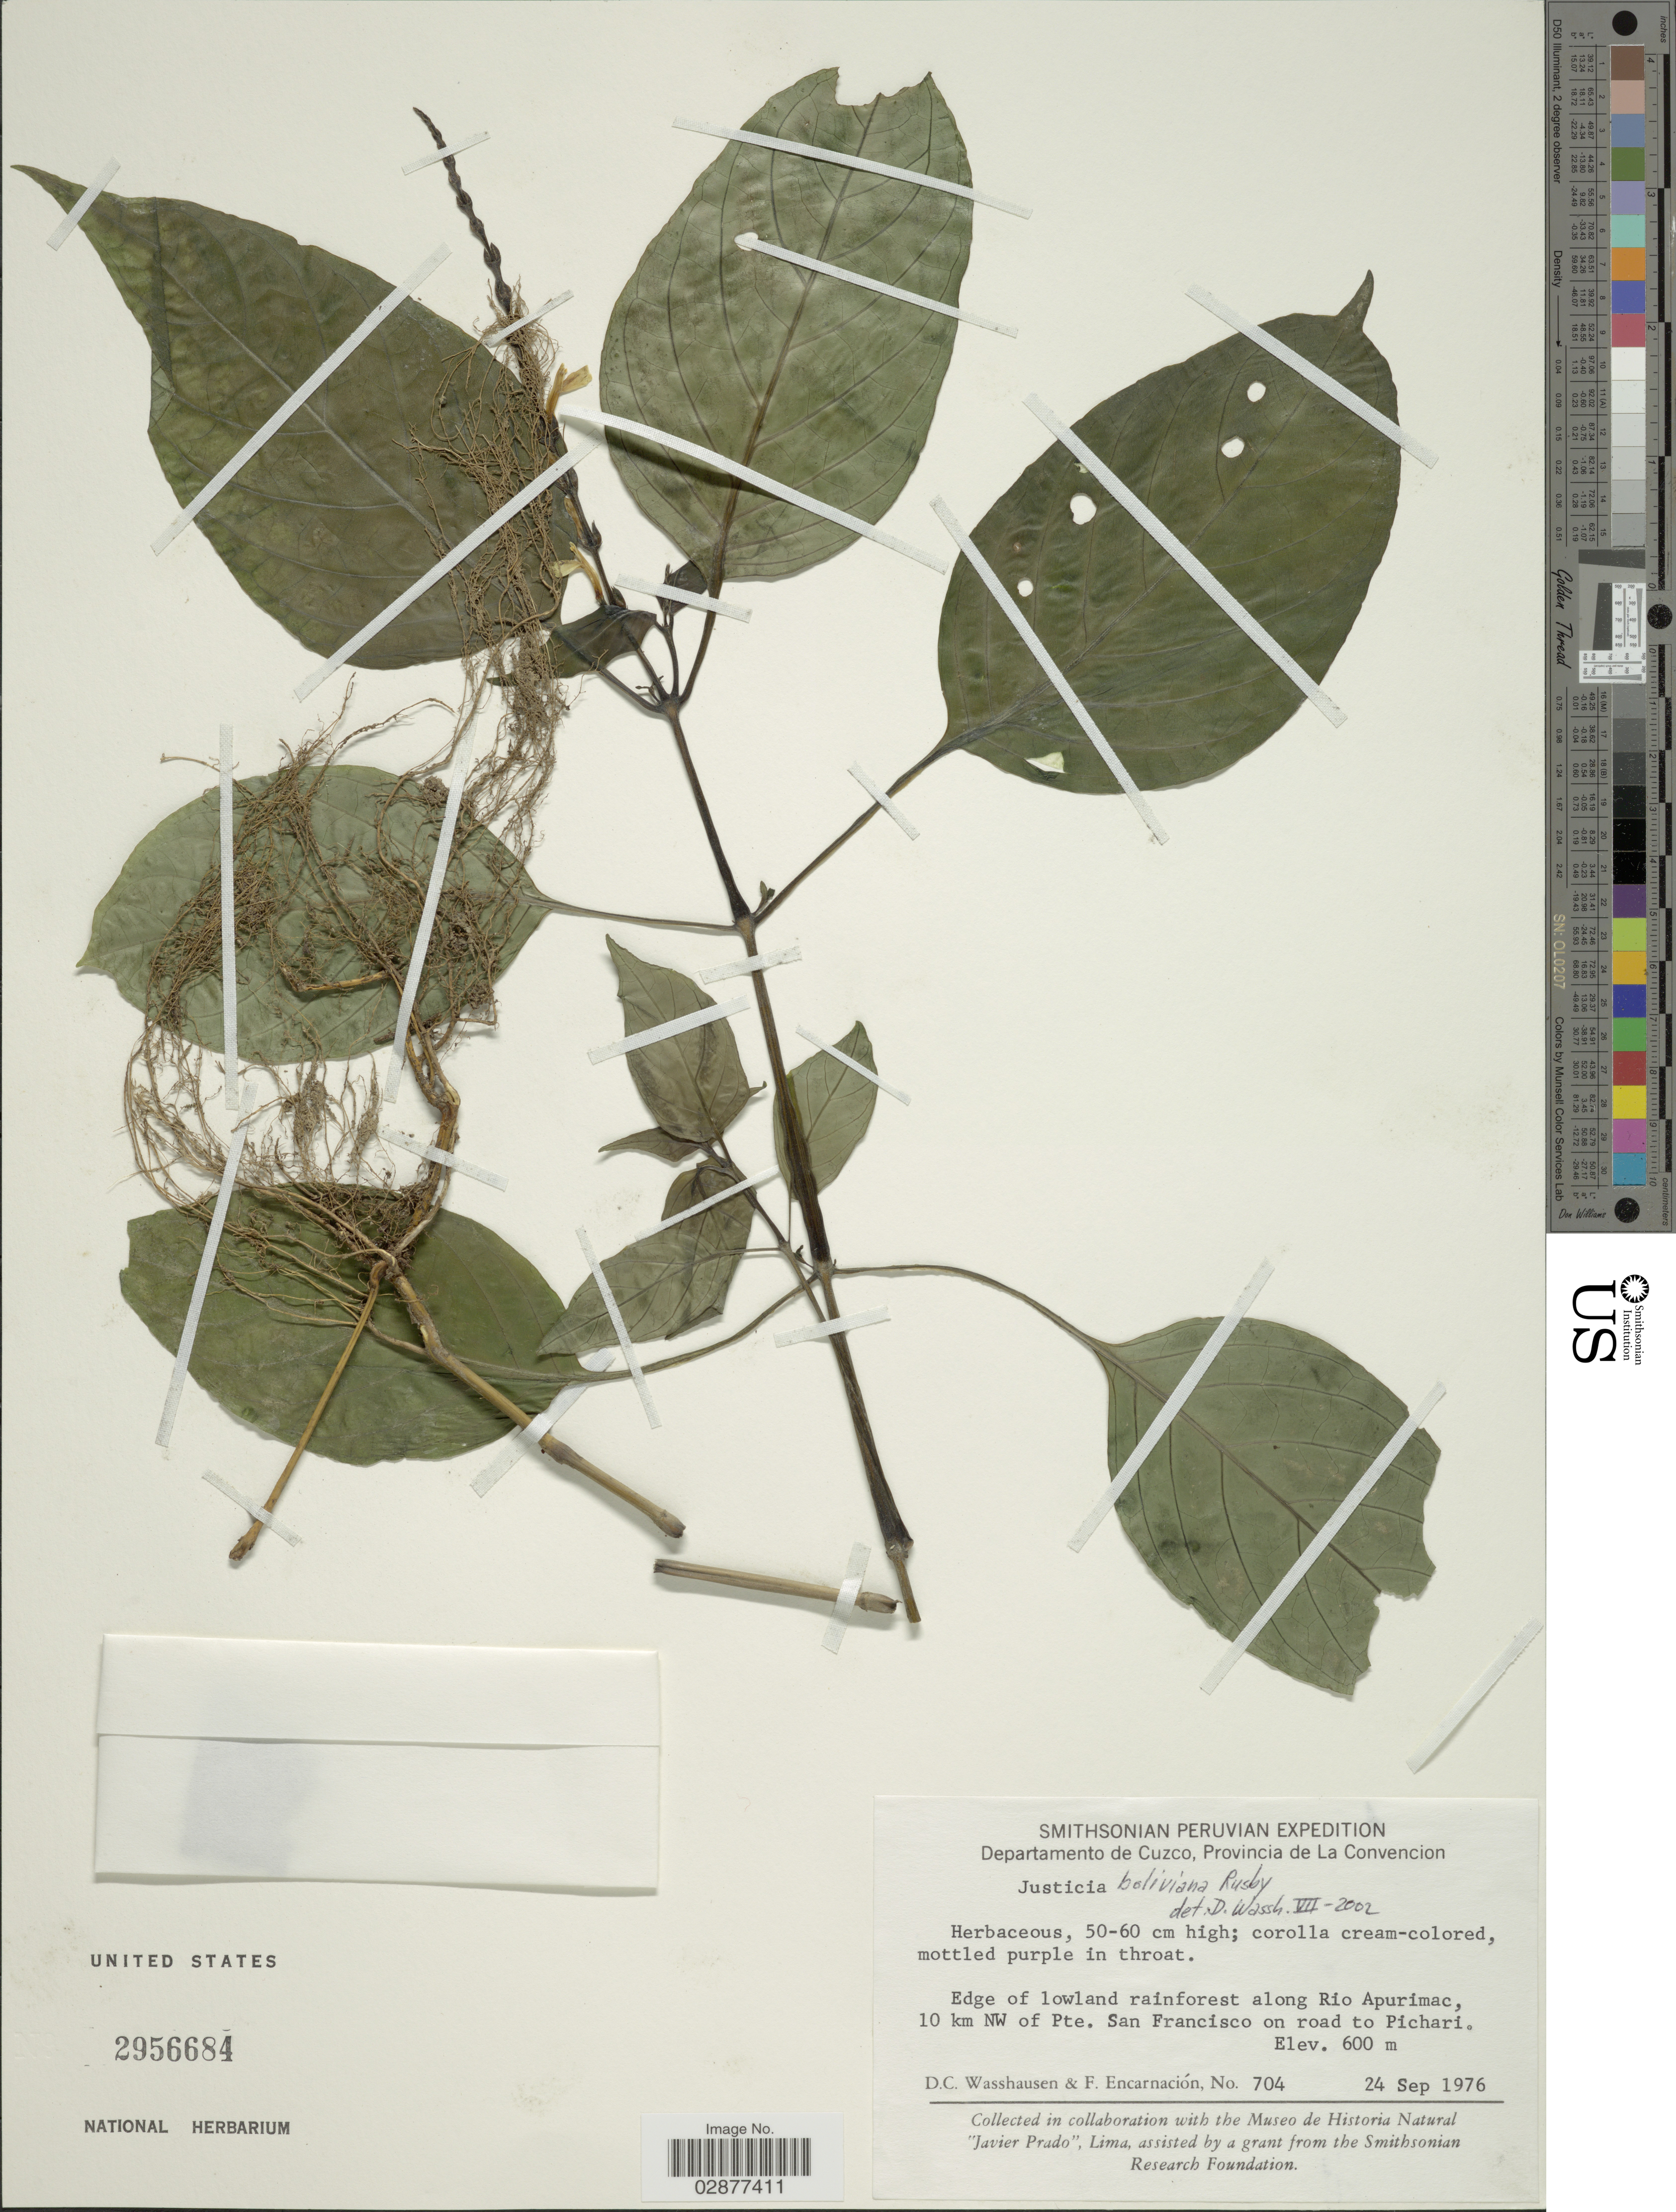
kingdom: Plantae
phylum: Tracheophyta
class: Magnoliopsida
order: Lamiales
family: Acanthaceae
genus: Justicia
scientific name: Justicia boliviana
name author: Rusby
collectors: D. C. Wasshausen & F. Encarnación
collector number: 704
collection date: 1976-09-24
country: Peru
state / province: Cusco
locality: Departamento de Cuzco, Provincia de La Convencion. Edge of lowland rainforest along Rio Apurimac, 10 km NW of Pte. San Francisco on road to Pichari.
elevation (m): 600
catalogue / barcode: US 2956684